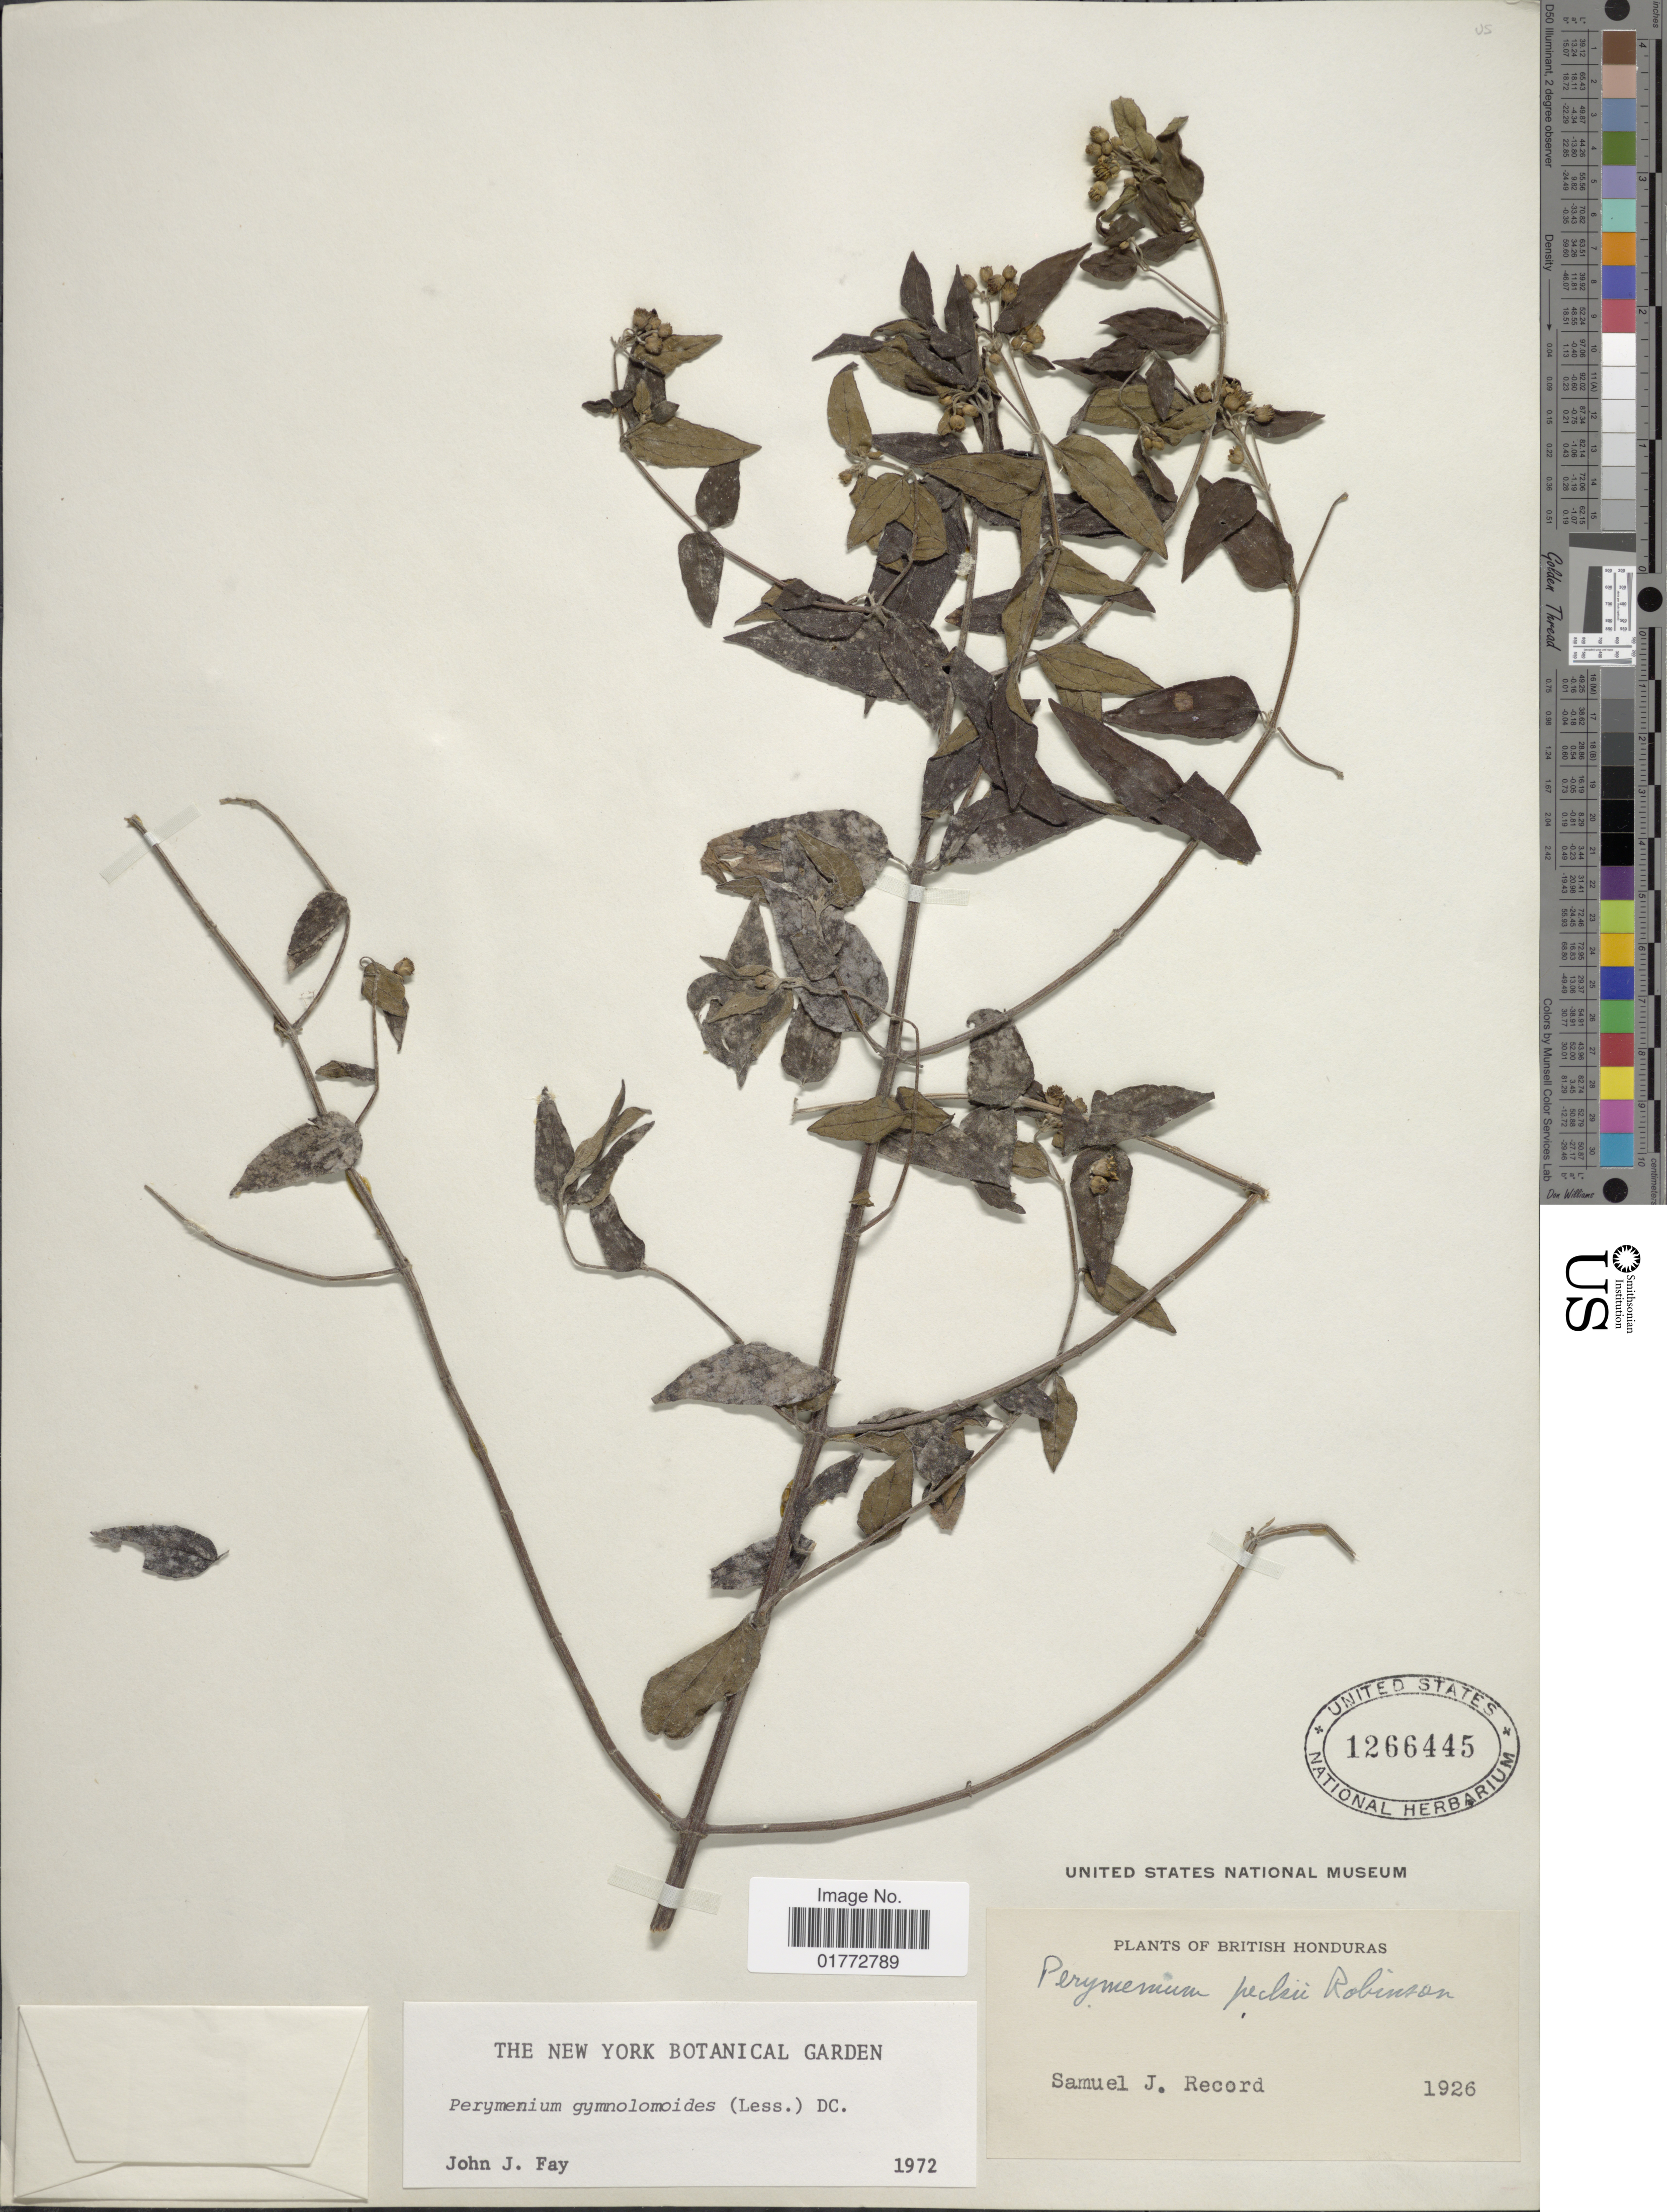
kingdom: Plantae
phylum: Tracheophyta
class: Magnoliopsida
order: Asterales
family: Asteraceae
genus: Perymenium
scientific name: Perymenium gymnolomoides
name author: (Less.) DC.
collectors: S. J. Record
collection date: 1926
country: Belize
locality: British Honduras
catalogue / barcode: US 1266445